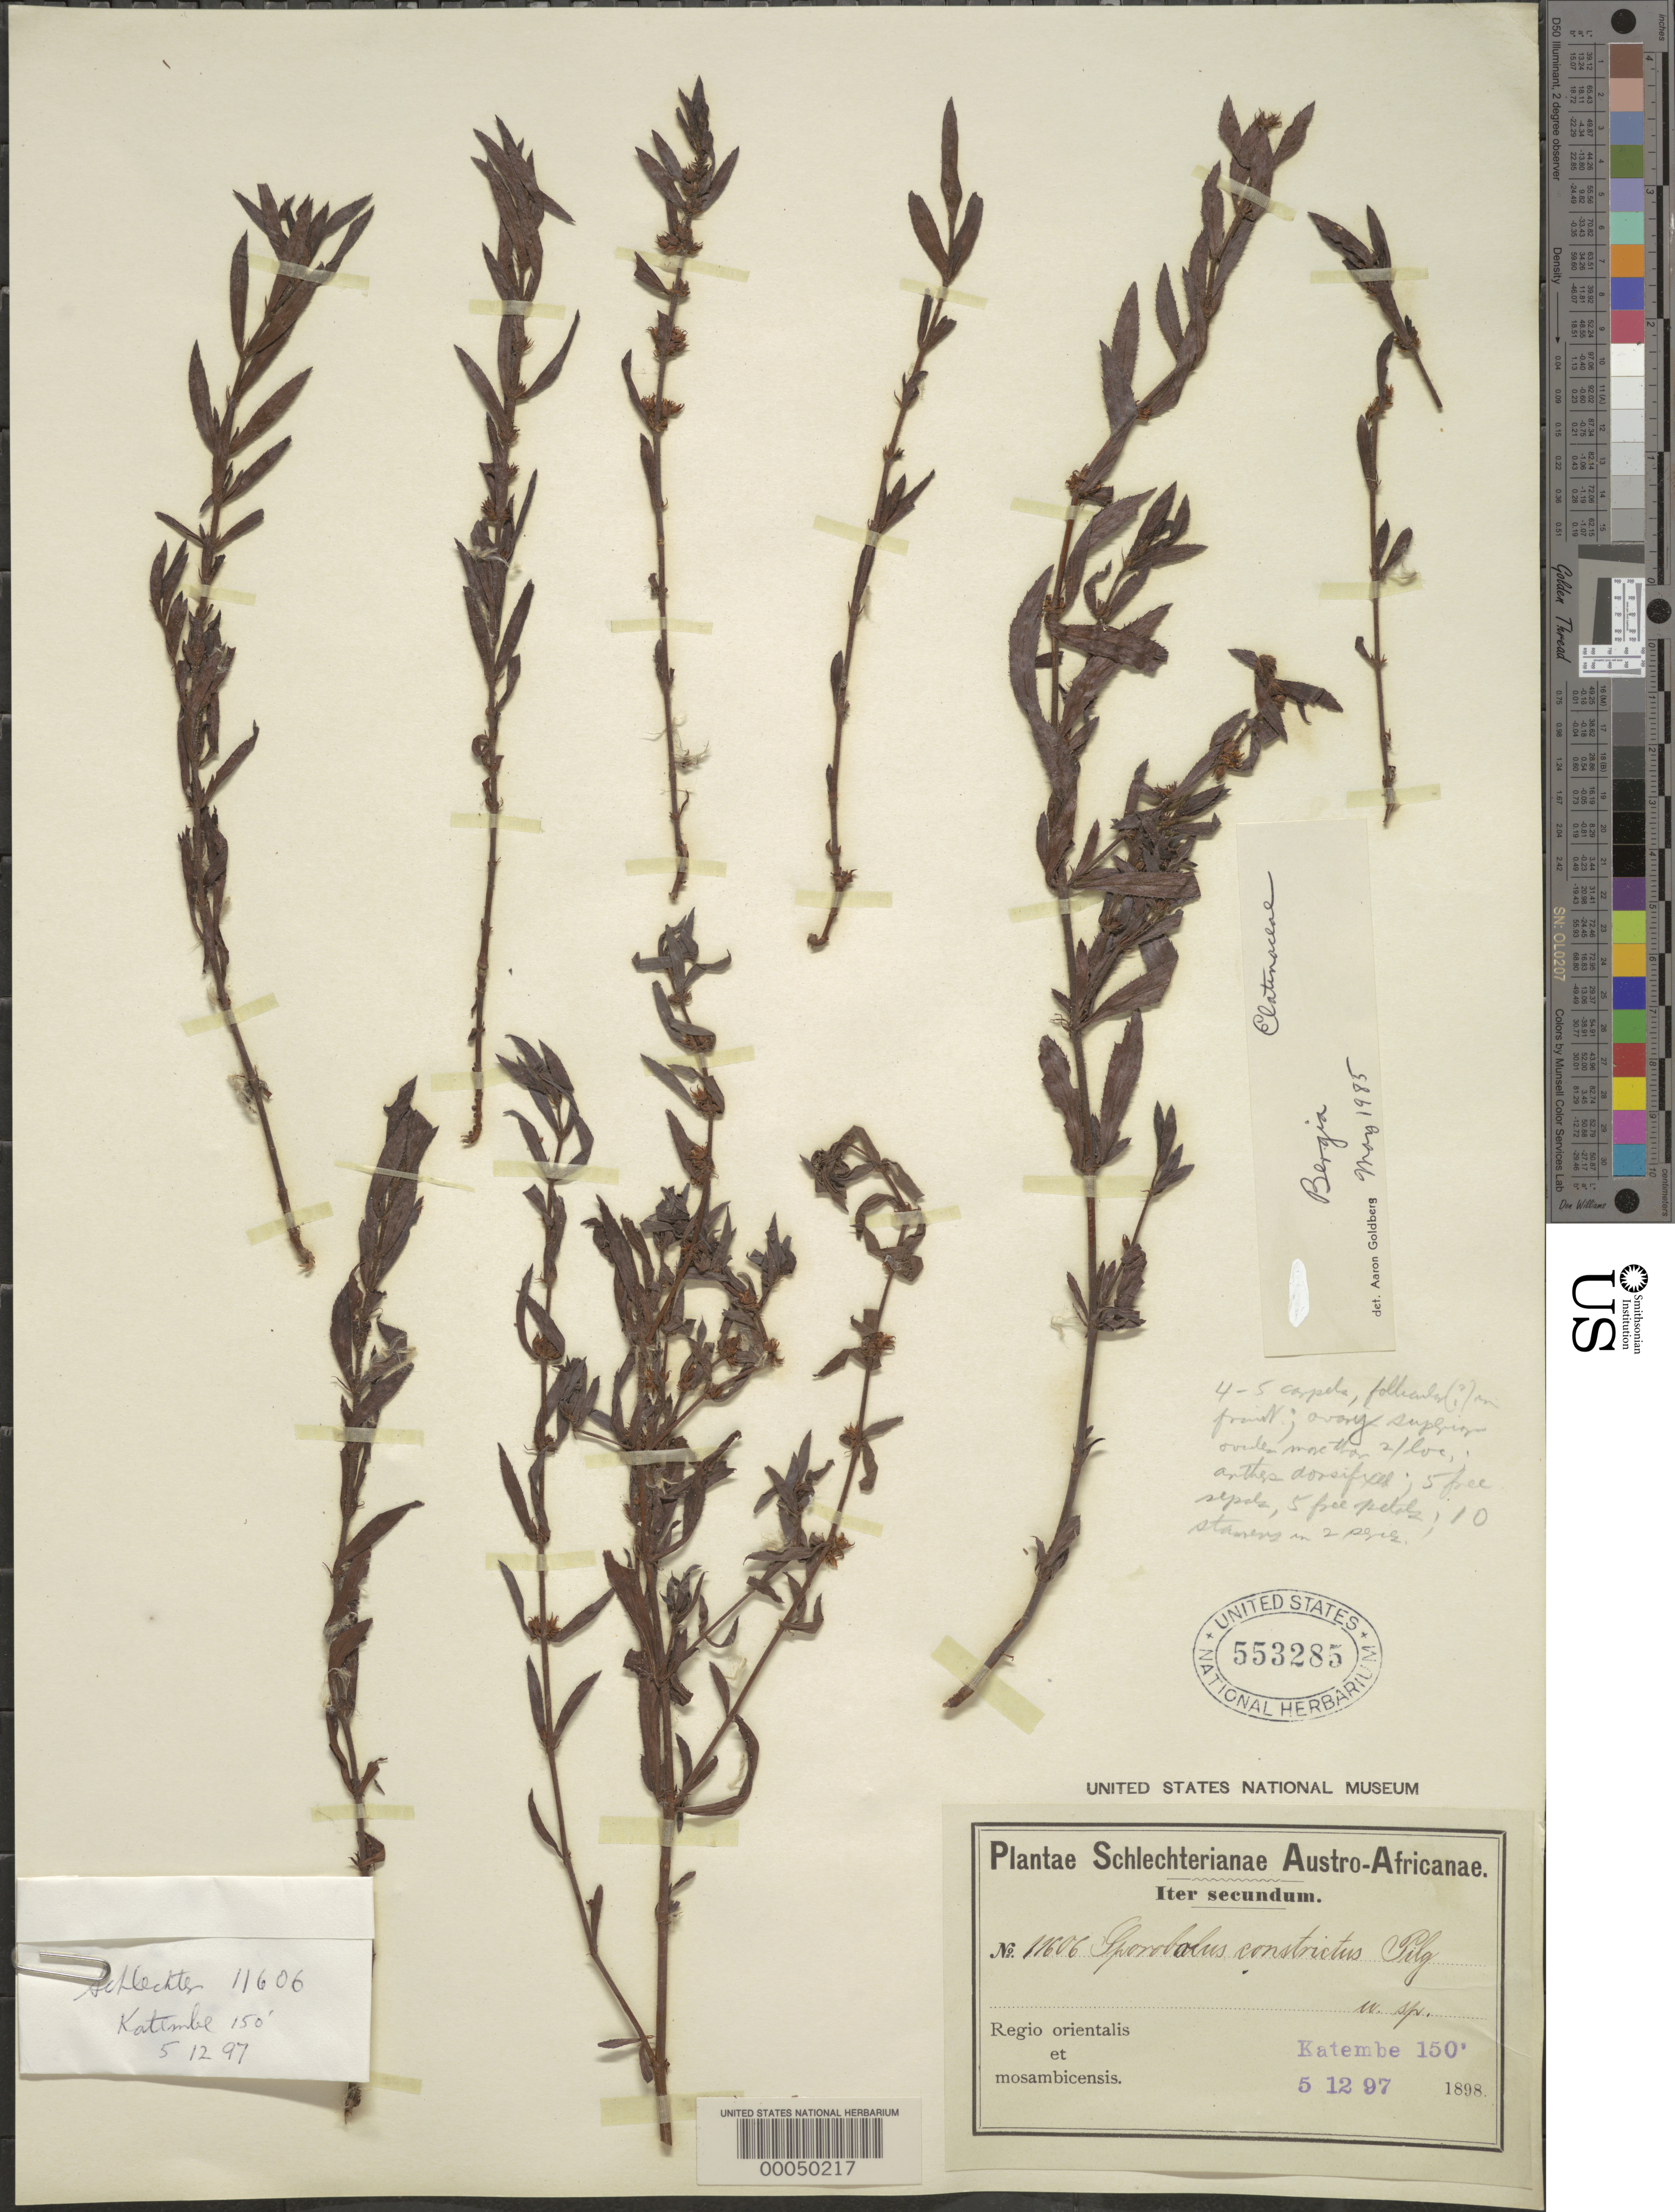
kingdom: Plantae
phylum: Tracheophyta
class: Magnoliopsida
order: Malpighiales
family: Elatinaceae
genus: Bergia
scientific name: Bergia sp.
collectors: F. R. R. Schlechter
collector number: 11606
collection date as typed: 05 Dec 1897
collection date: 1897-12-05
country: Mozambique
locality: Katembe 150'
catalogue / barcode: US 553285